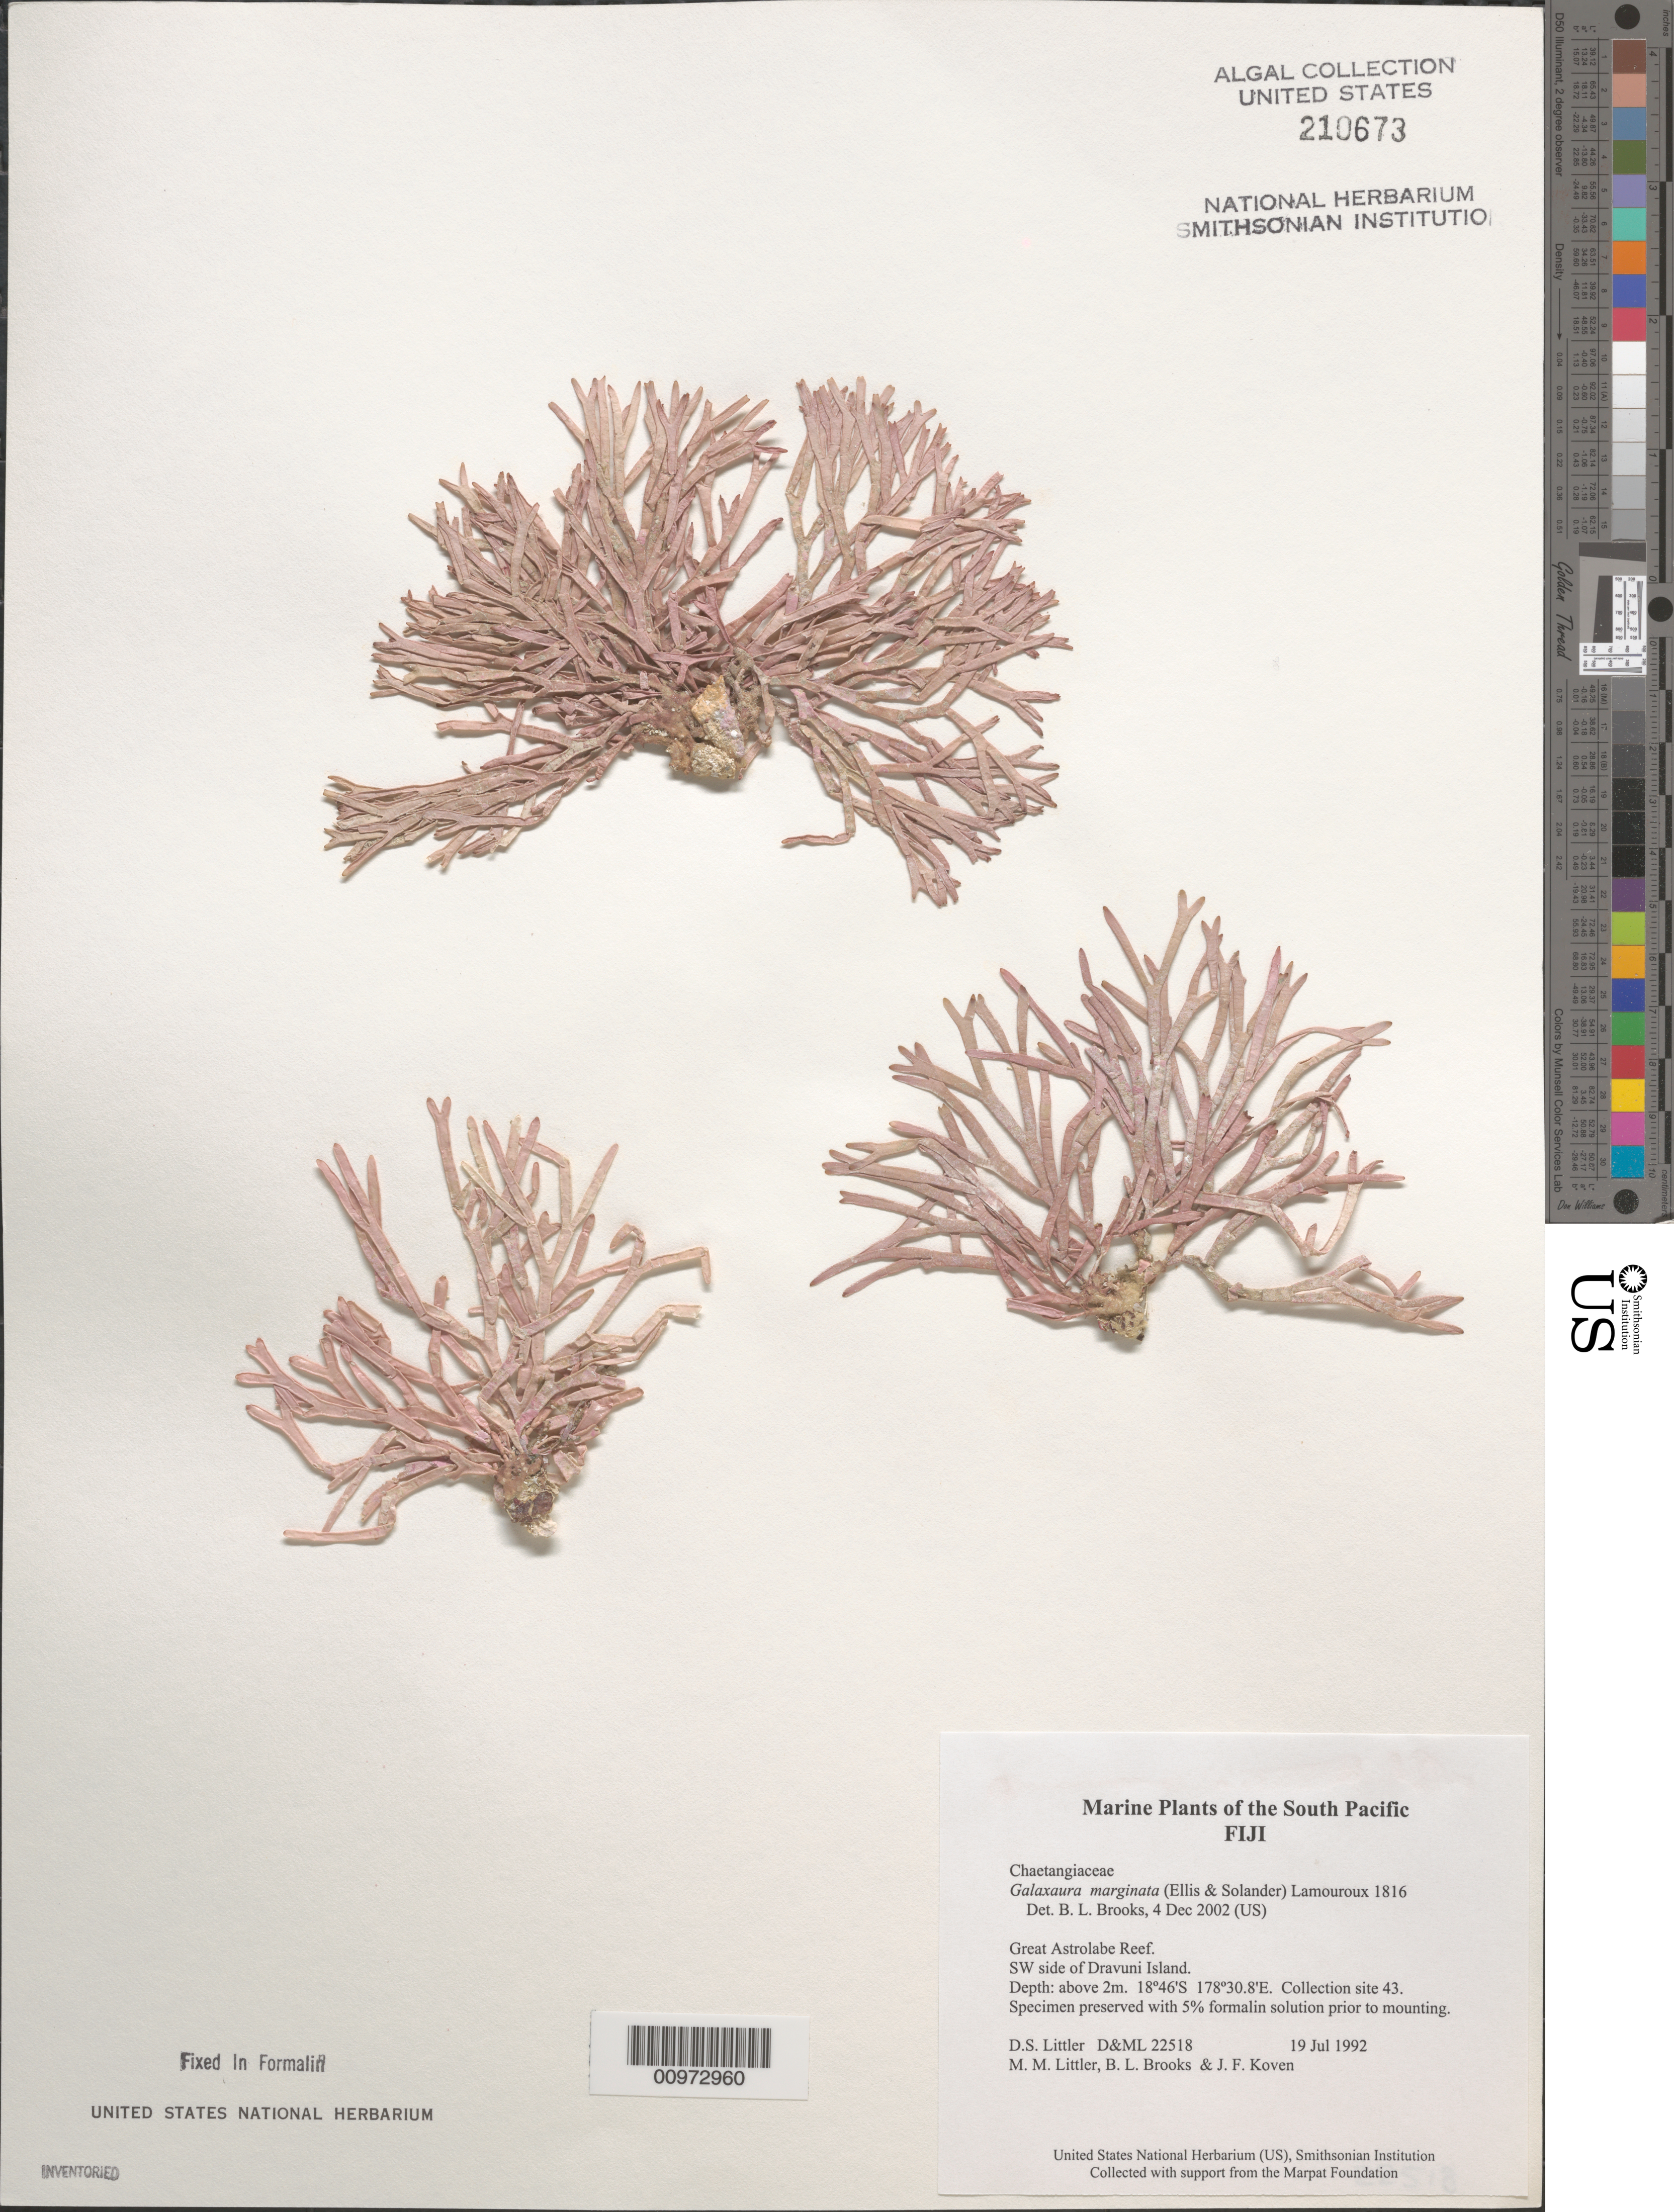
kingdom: Plantae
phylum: Rhodophyta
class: Florideophyceae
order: Nemaliales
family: Galaxauraceae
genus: Galaxaura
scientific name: Galaxaura marginata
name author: (J. Ellis & Sol.) J.V.Lamouroux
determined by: Brooks, B. L., (BOT), Smithsonian Institution - National Museum of Natural History (UNITED STATES)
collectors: D. S. Littler, M. M. Littler, B. Brooks & J. Koven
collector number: D&ML 22518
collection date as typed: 19 Jul 1992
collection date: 1992-07-19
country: Fiji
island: Dravuni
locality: Great Astrolabe Reef, southwest side of island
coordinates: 18 46'S, 178 30.8'E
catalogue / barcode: US 210673